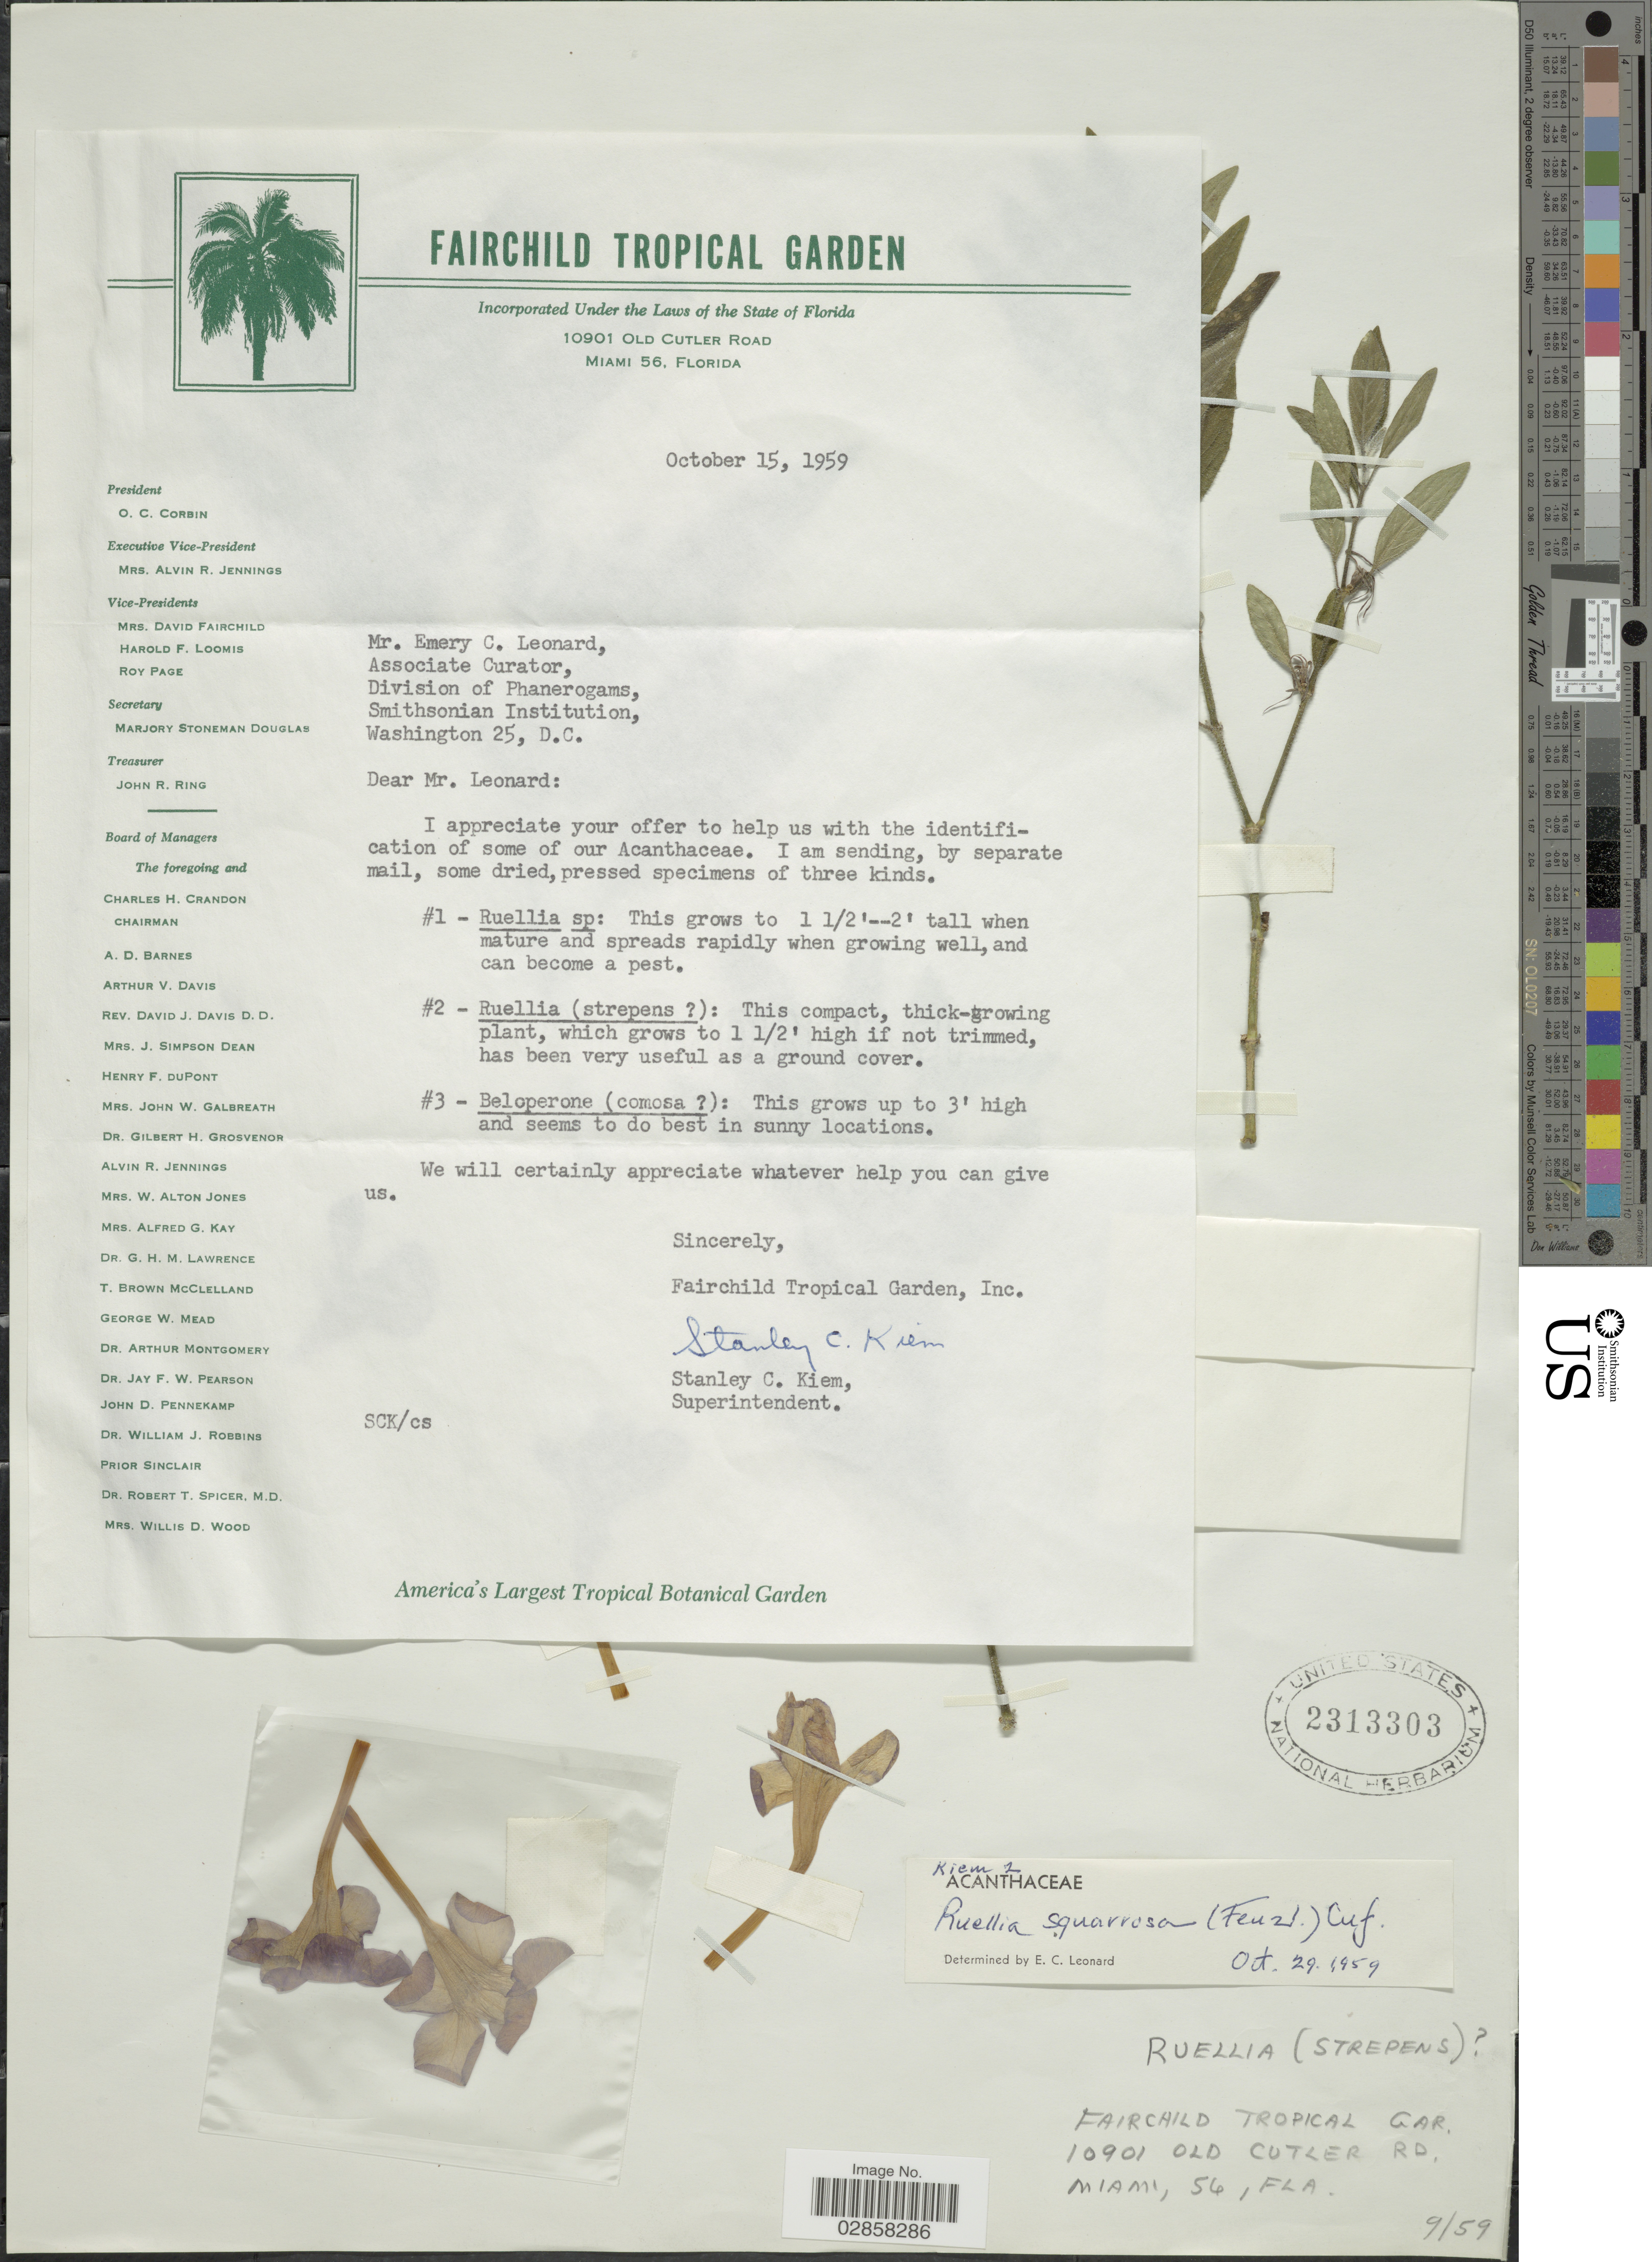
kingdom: Plantae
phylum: Tracheophyta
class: Magnoliopsida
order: Lamiales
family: Acanthaceae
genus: Ruellia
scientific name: Ruellia squarrosa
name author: Fenzl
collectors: Fairchild Tropical Garden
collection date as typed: Transcribed d/m/y: /9/59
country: United States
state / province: Florida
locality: Fairchild Tropical Gar. 10901 Old Cutler Rd. Miami, 54.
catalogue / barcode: US 2313303